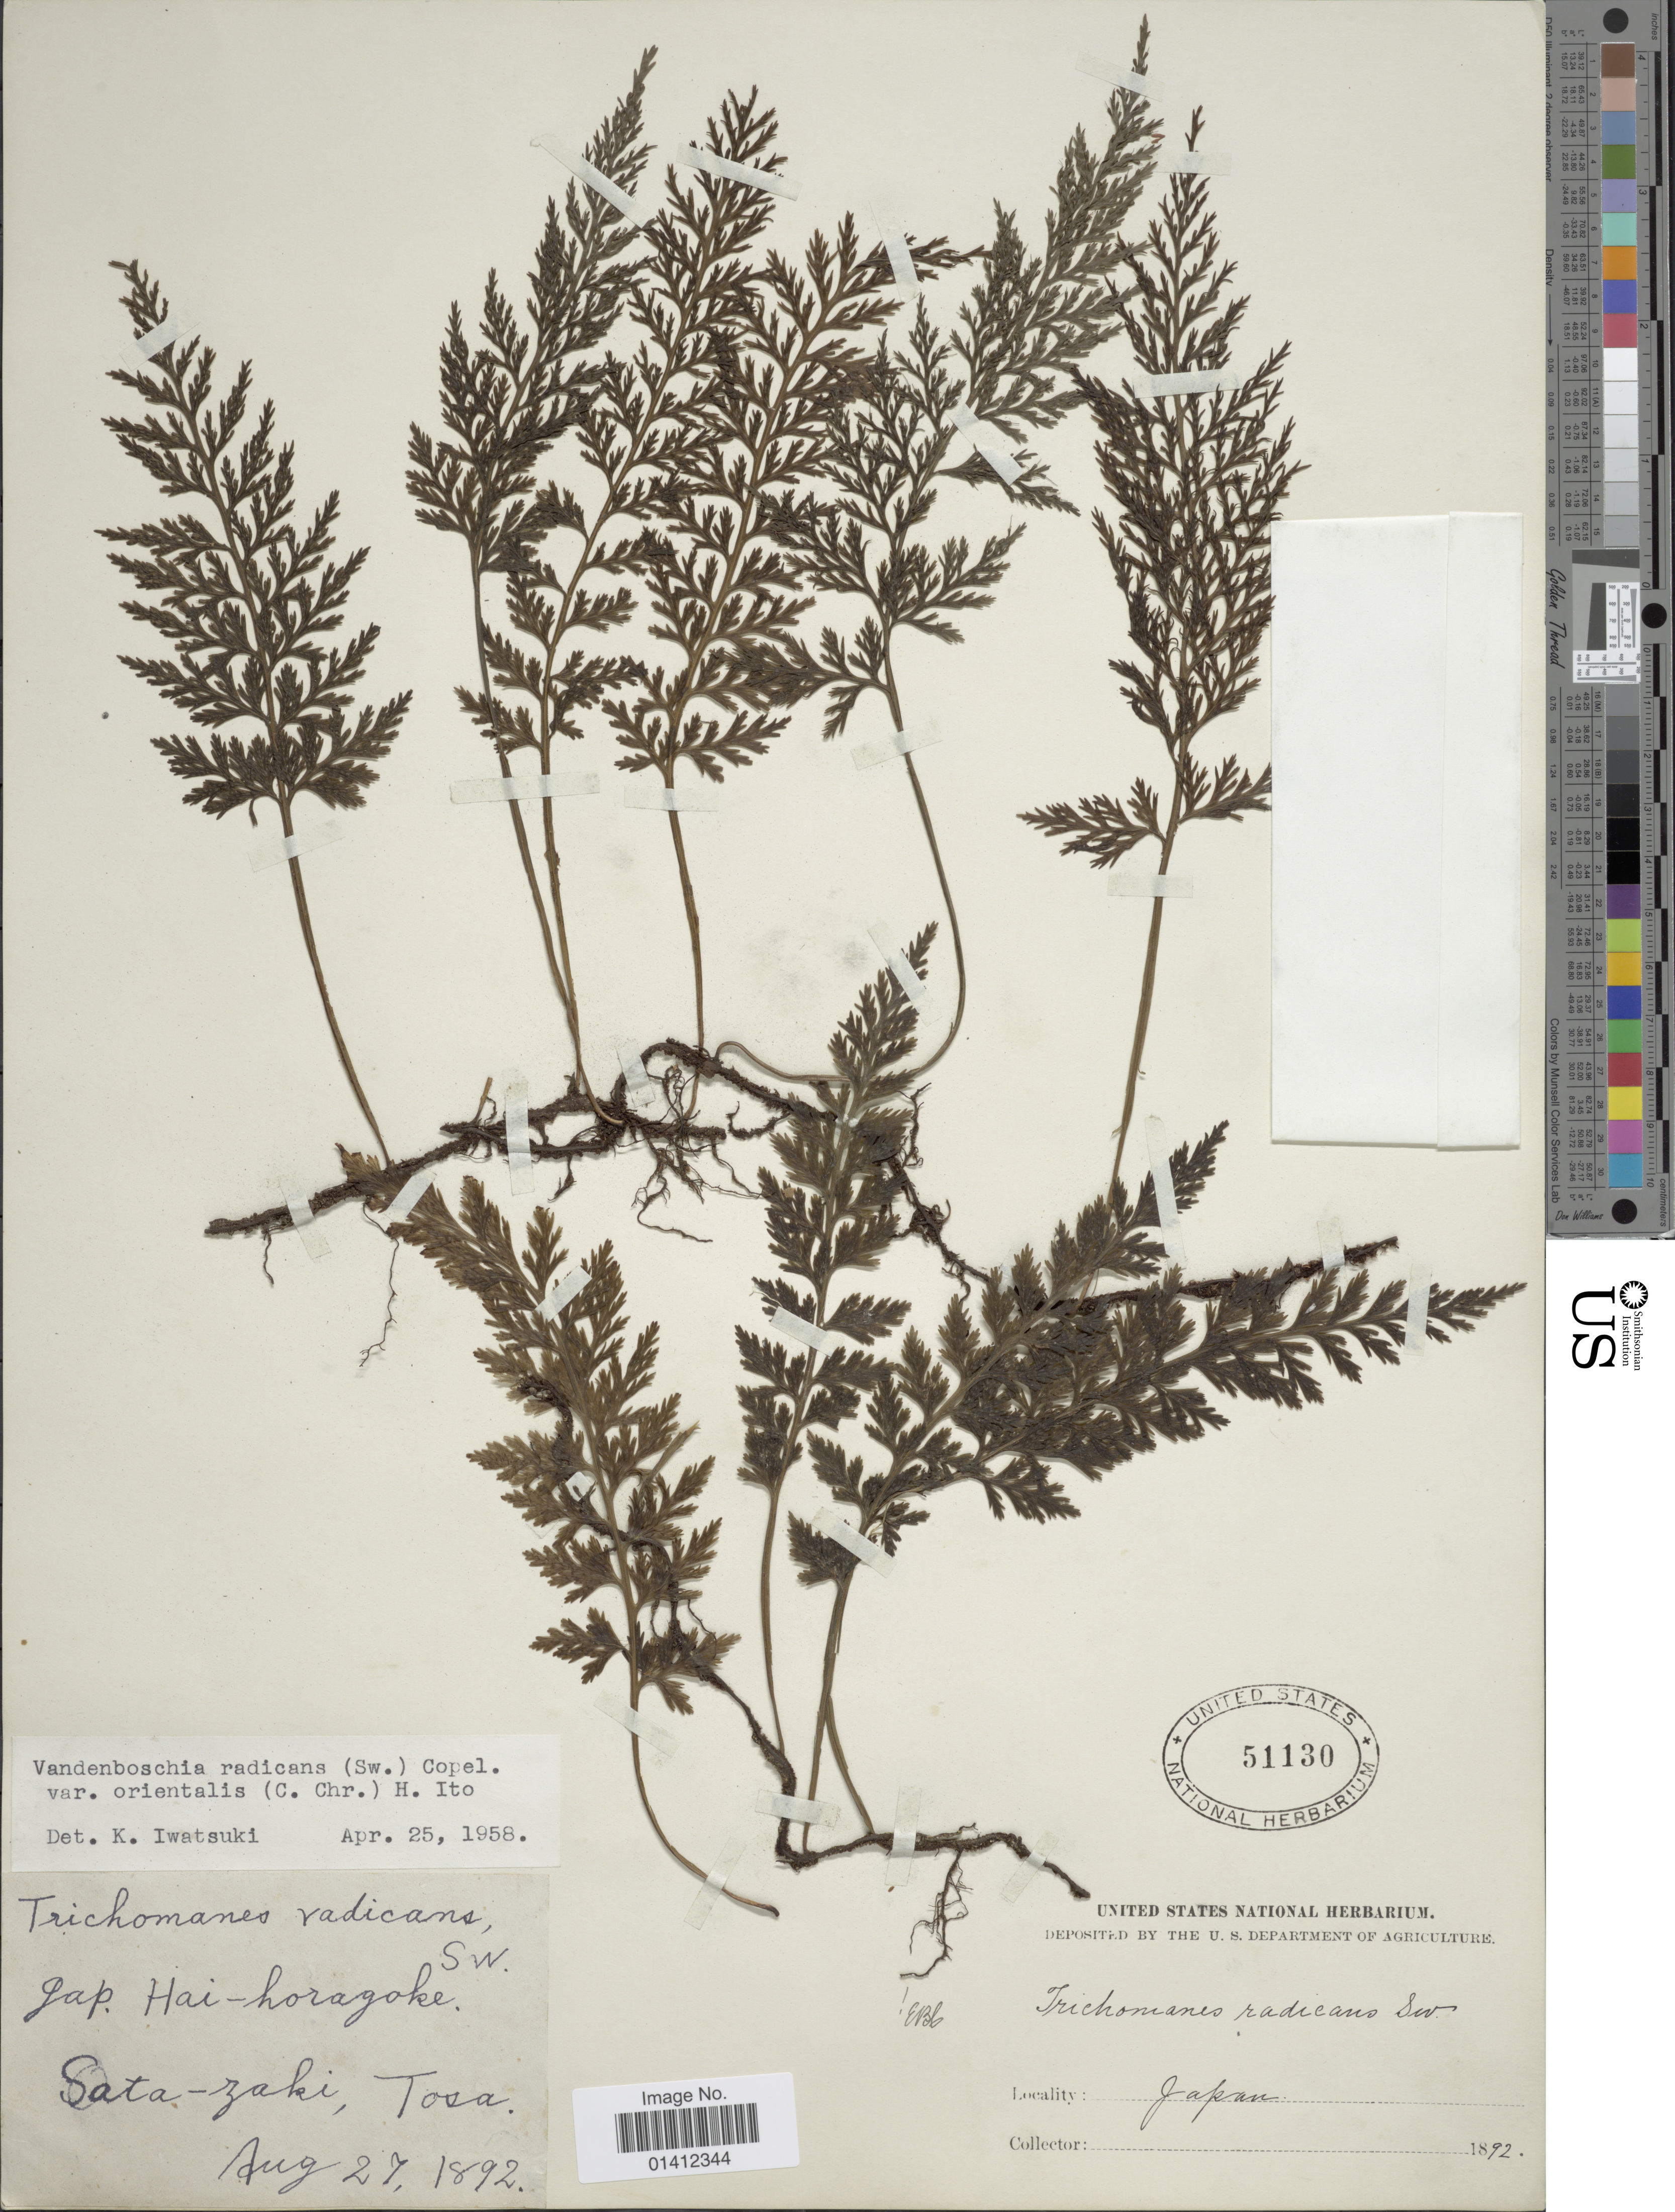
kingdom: Plantae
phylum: Tracheophyta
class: Polypodiopsida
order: Hymenophyllales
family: Hymenophyllaceae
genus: Vandenboschia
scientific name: Vandenboschia radicans var. orientalis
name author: (C. Chr.) H. Itô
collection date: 1892-08-27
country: Japan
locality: Sat-zaki, Tosa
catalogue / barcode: US 51130